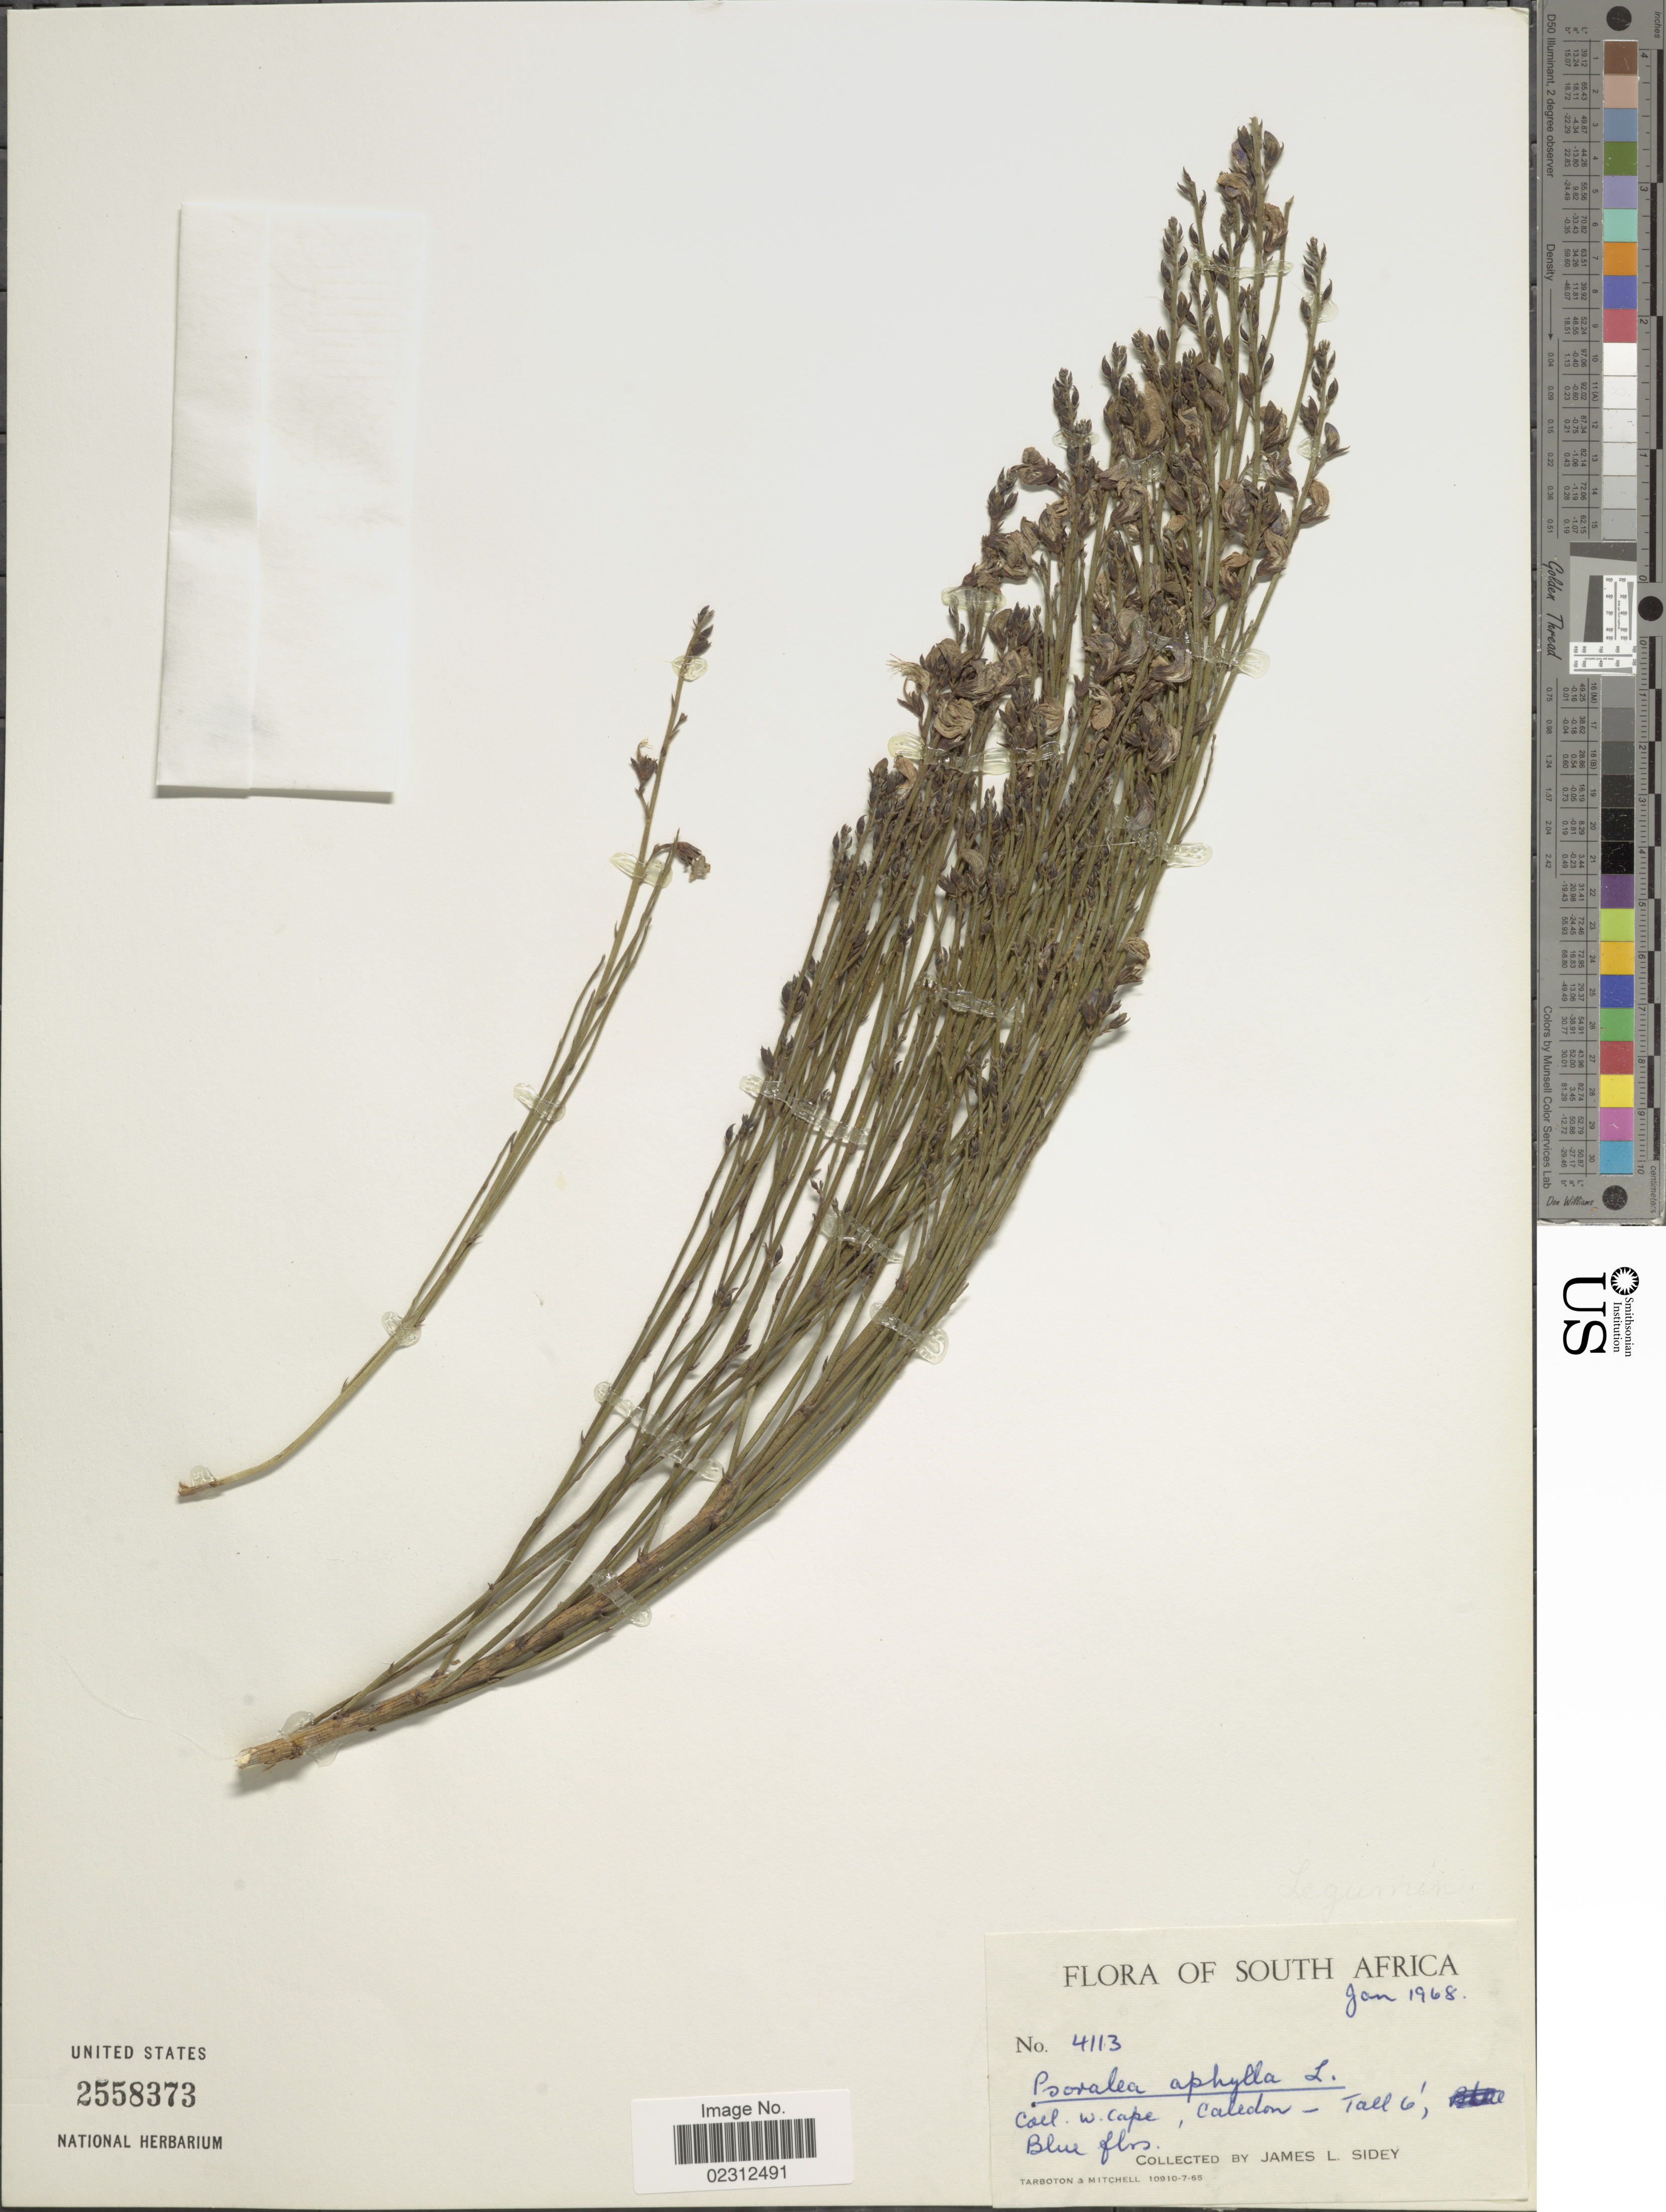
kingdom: Plantae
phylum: Tracheophyta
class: Magnoliopsida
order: Fabales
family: Fabaceae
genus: Psoralea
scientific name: Psoralea aphylla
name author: L.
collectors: J. L. Sidey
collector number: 4113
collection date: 1968-01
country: South Africa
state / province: Western Cape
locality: Caledon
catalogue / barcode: US 2558373